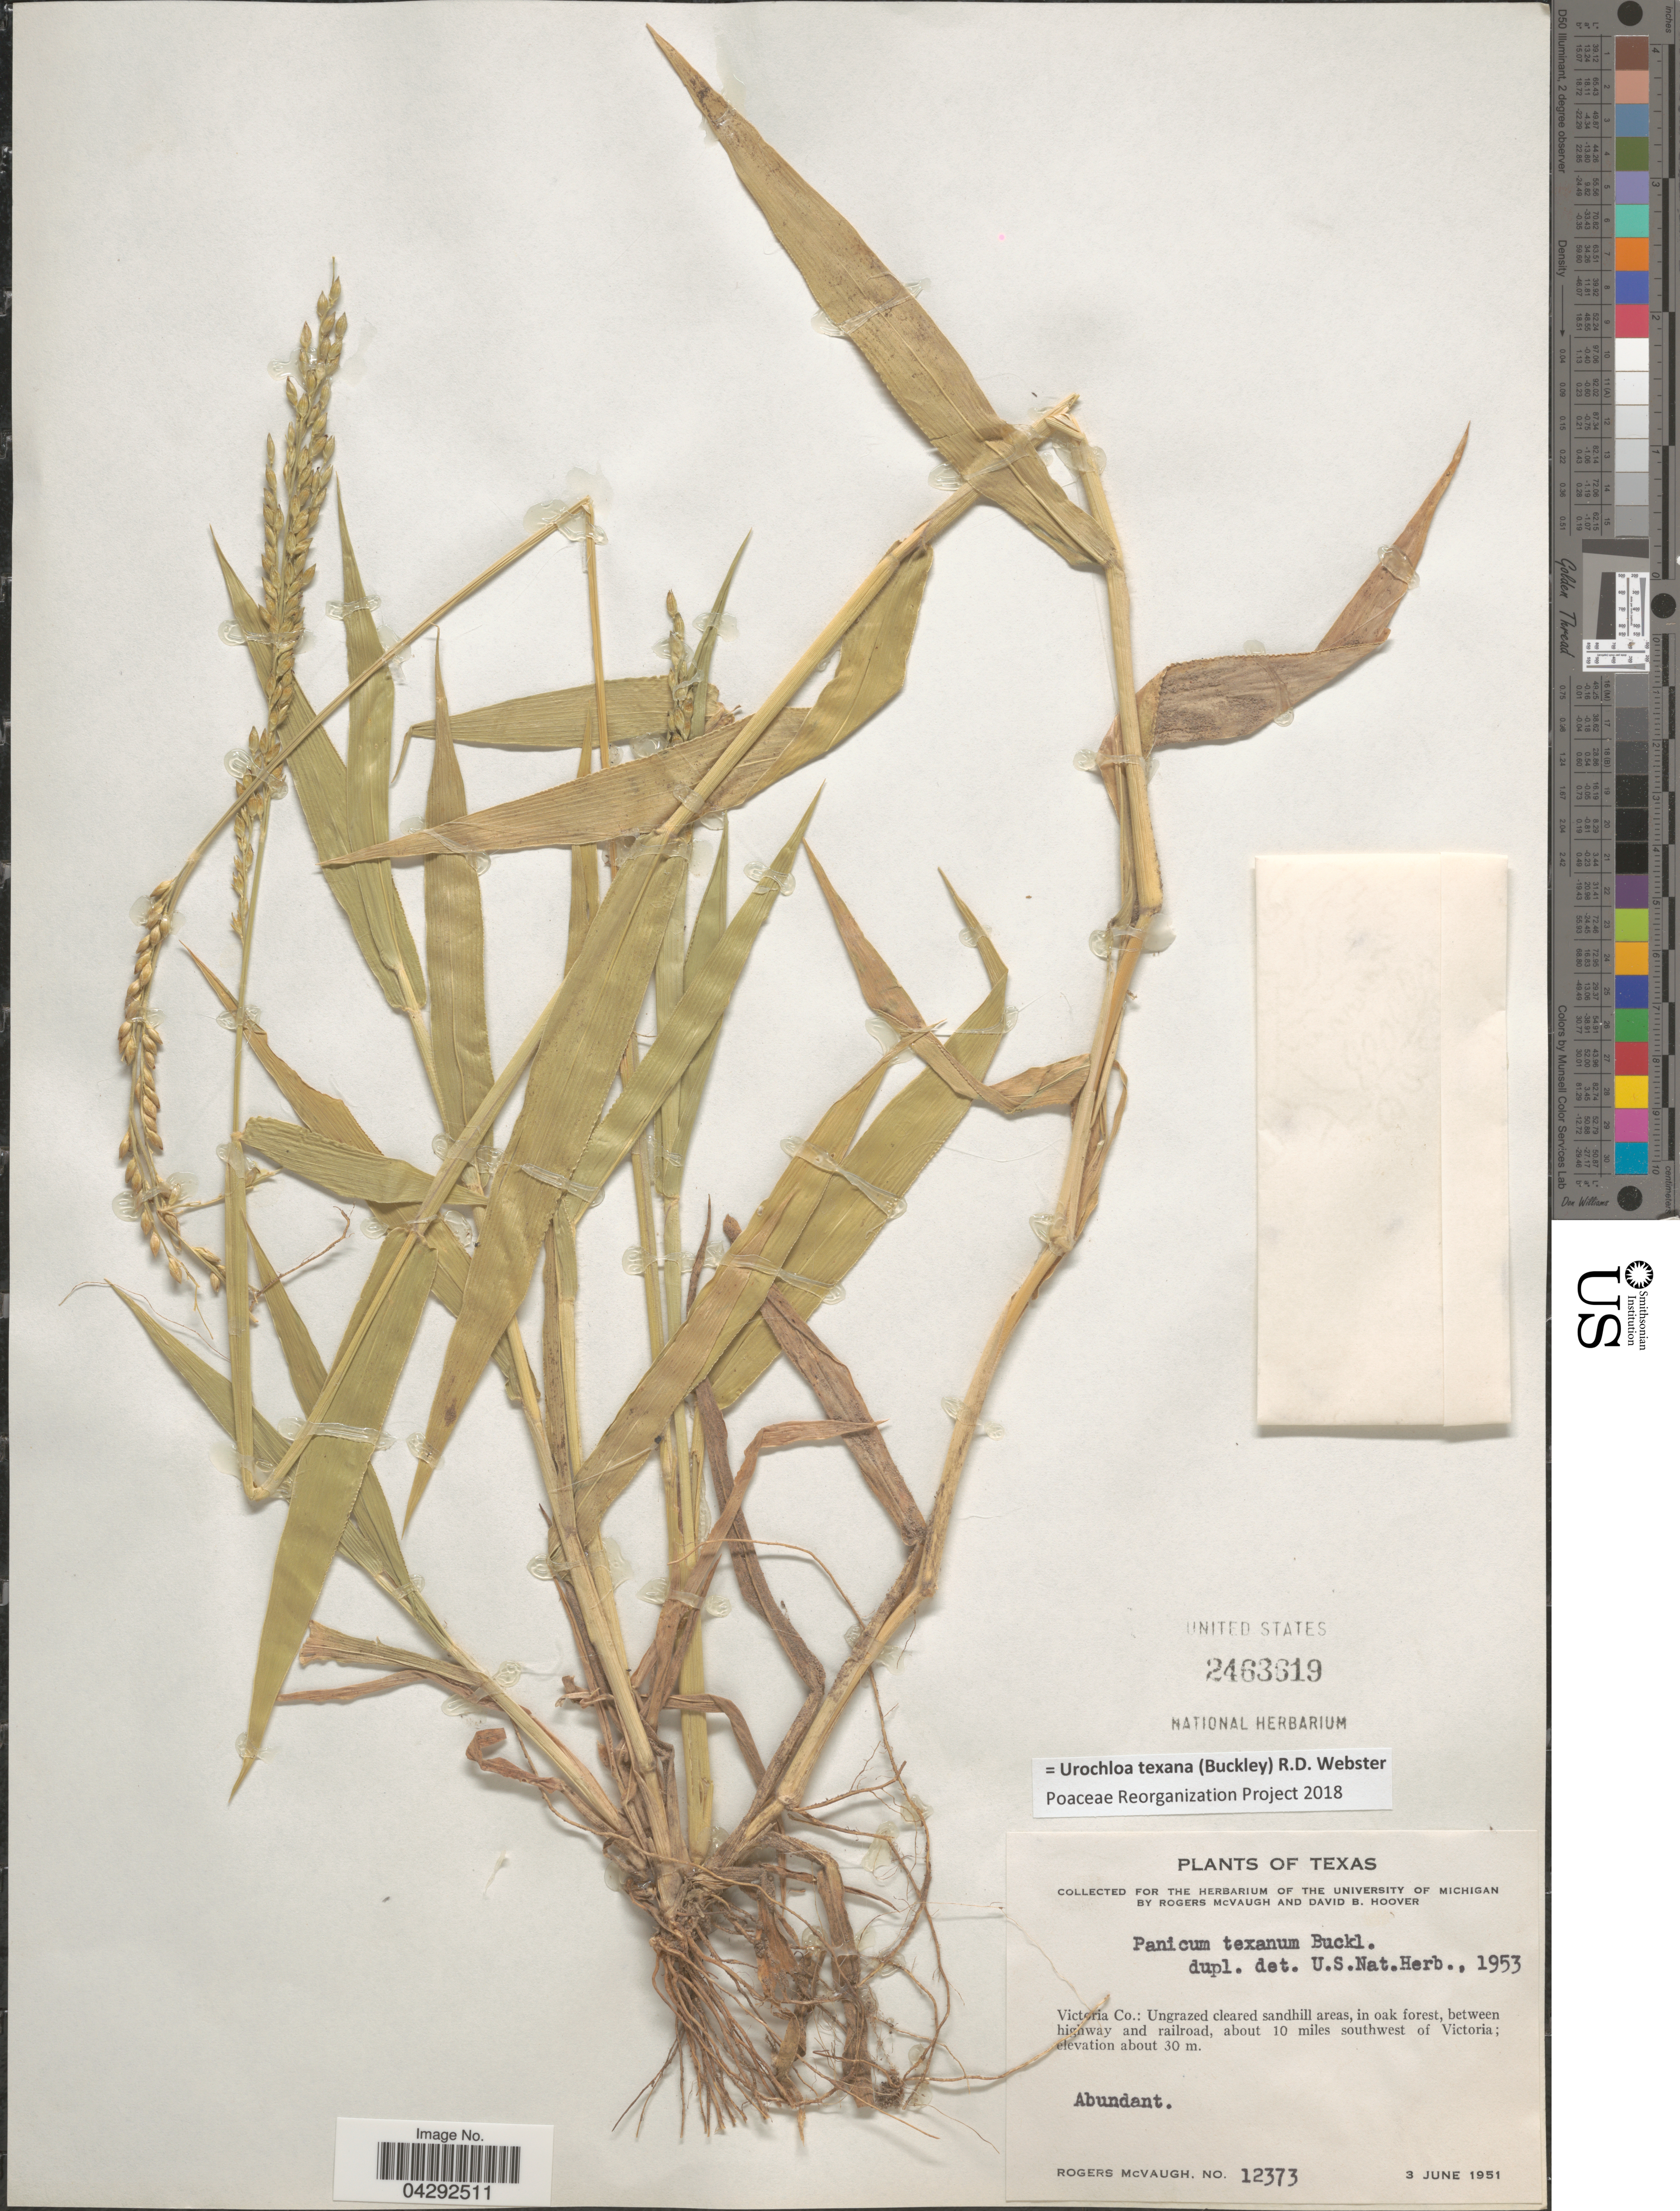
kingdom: Plantae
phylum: Tracheophyta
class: Liliopsida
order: Poales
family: Poaceae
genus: Urochloa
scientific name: Urochloa texana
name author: (Buckley) R.D. Webster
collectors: R. McVaugh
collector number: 12373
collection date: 1951-06-03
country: United States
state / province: Texas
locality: Victoria Co.: Ungrazed cleared sandhill areas, in oak forest, between highway and railroad, about 10 miles southwest of Victoria.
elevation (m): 30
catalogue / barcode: US 2463619